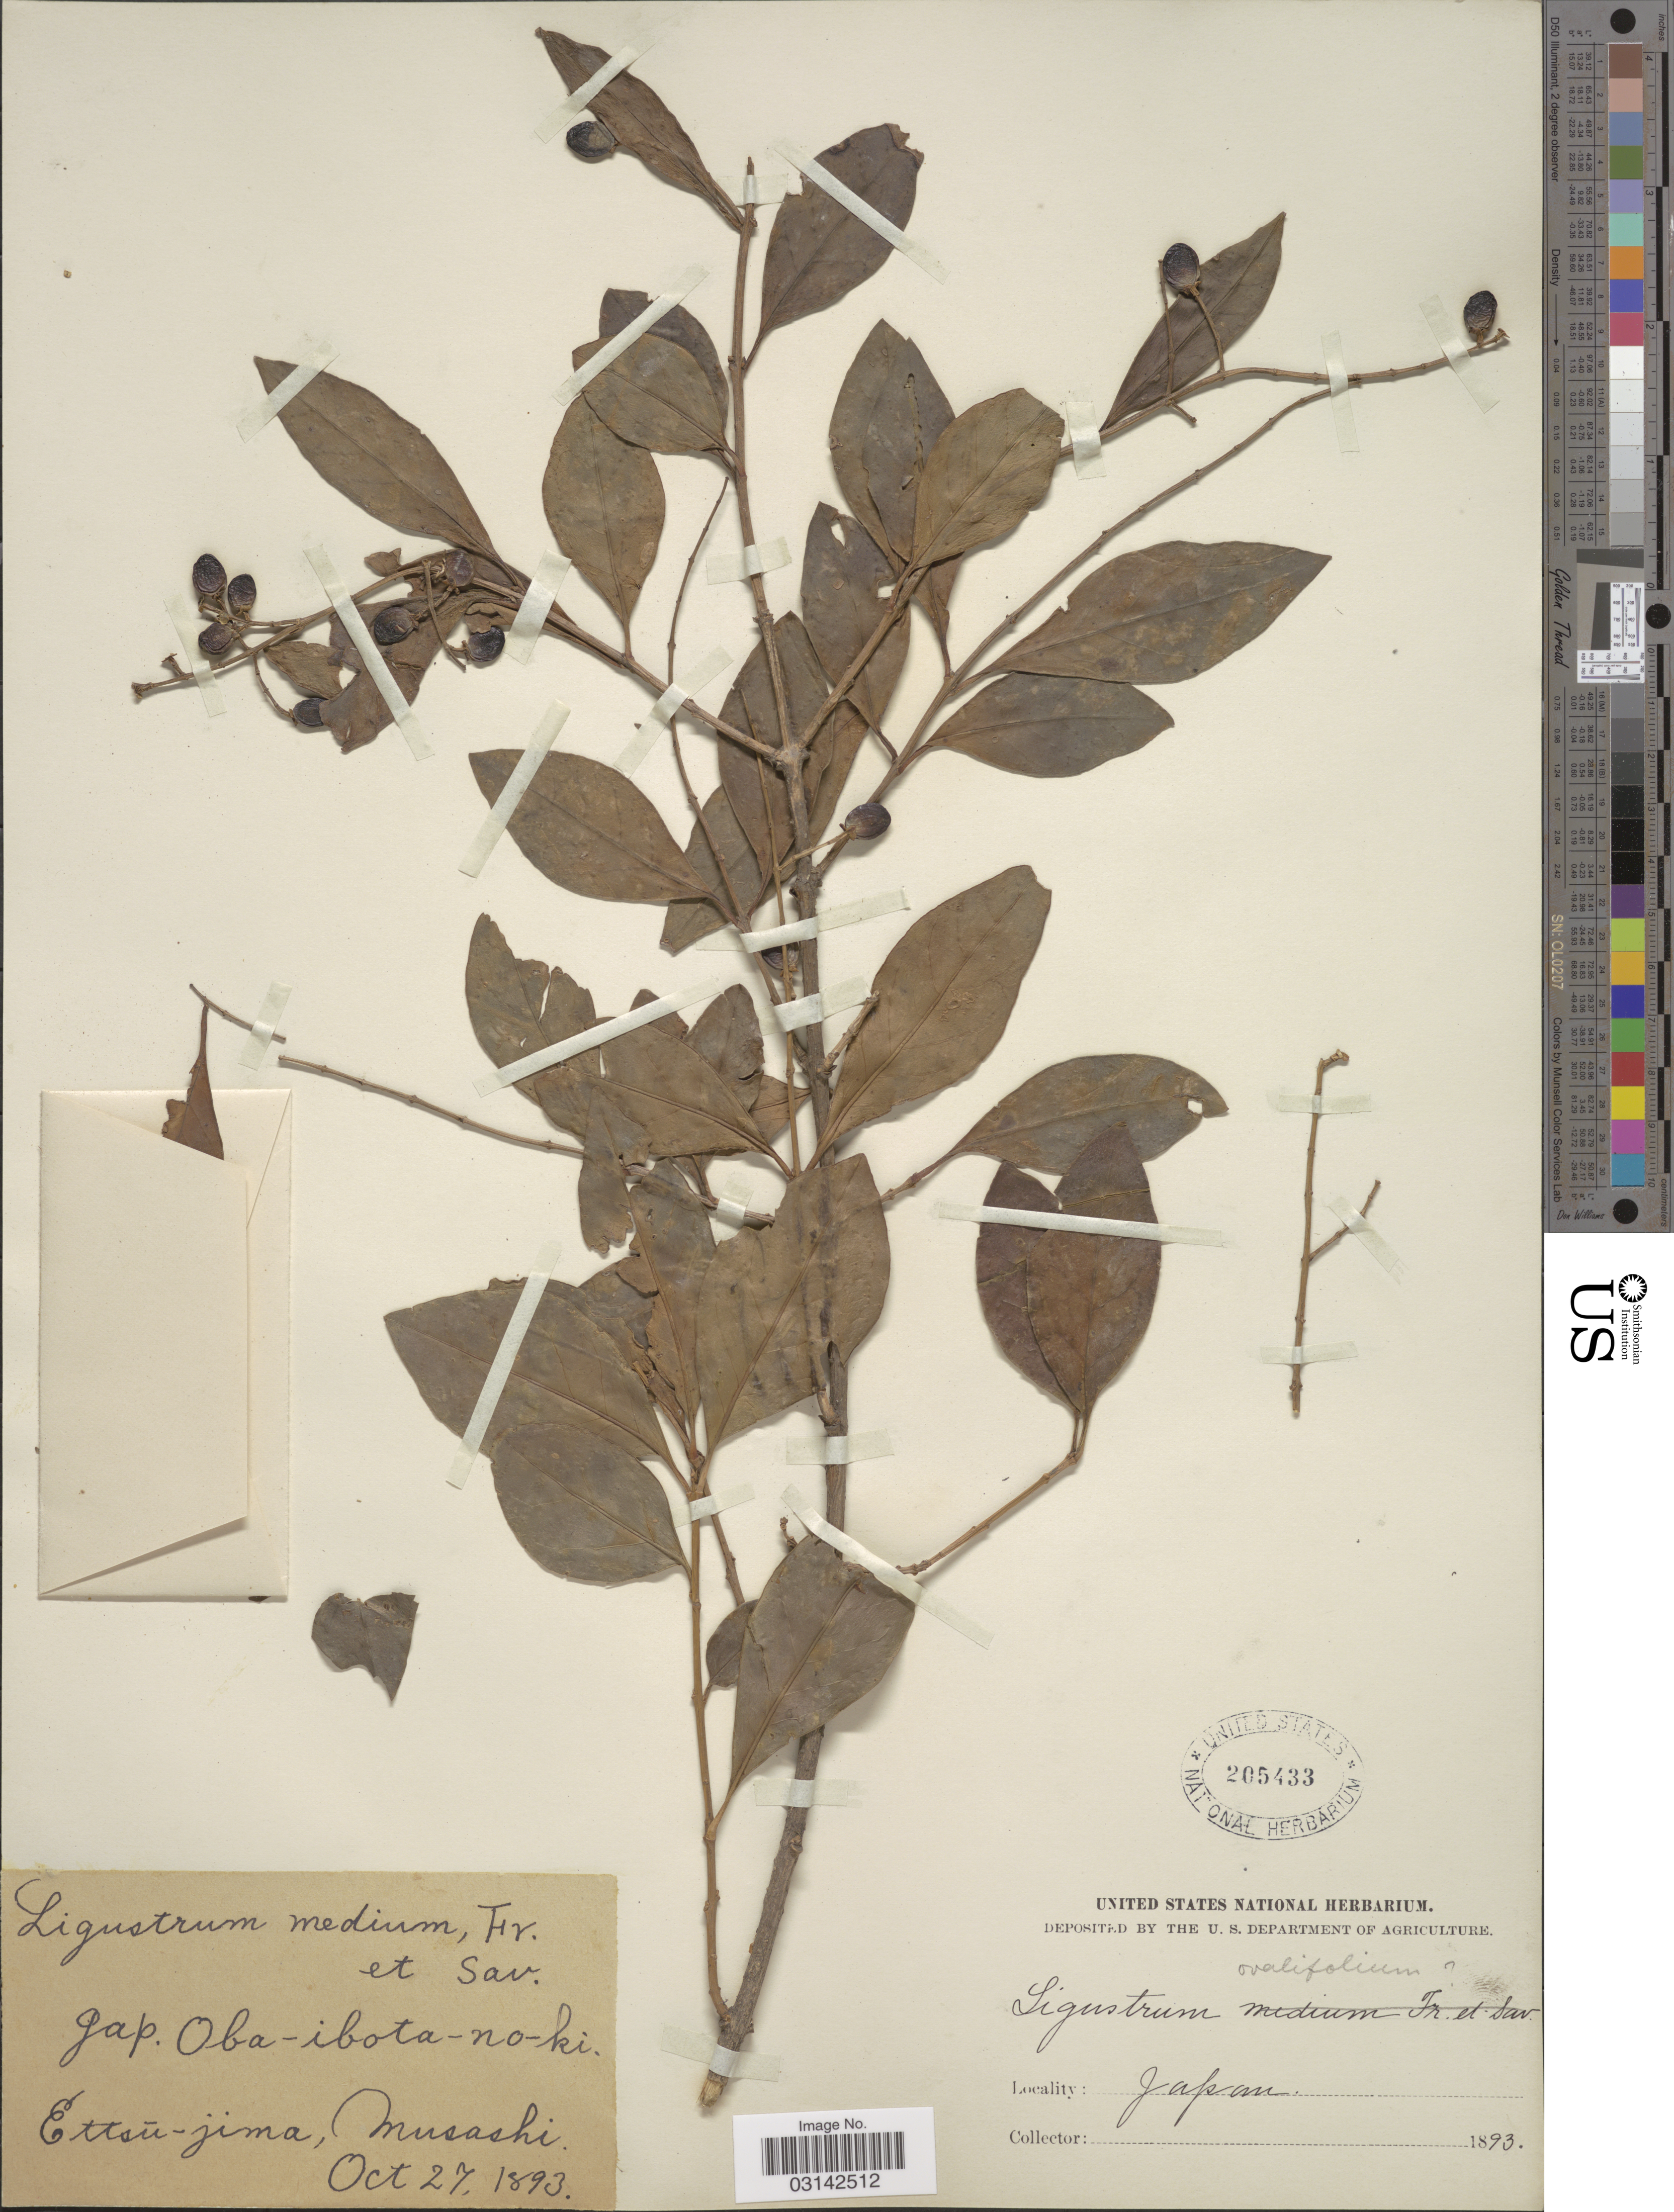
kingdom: Plantae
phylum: Tracheophyta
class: Magnoliopsida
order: Lamiales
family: Oleaceae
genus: Ligustrum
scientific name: Ligustrum ovalifolium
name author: Hassk.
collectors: ex herb. United States National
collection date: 1893-10-27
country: Japan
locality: Ettsú-jima, Musashi.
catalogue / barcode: US 205433